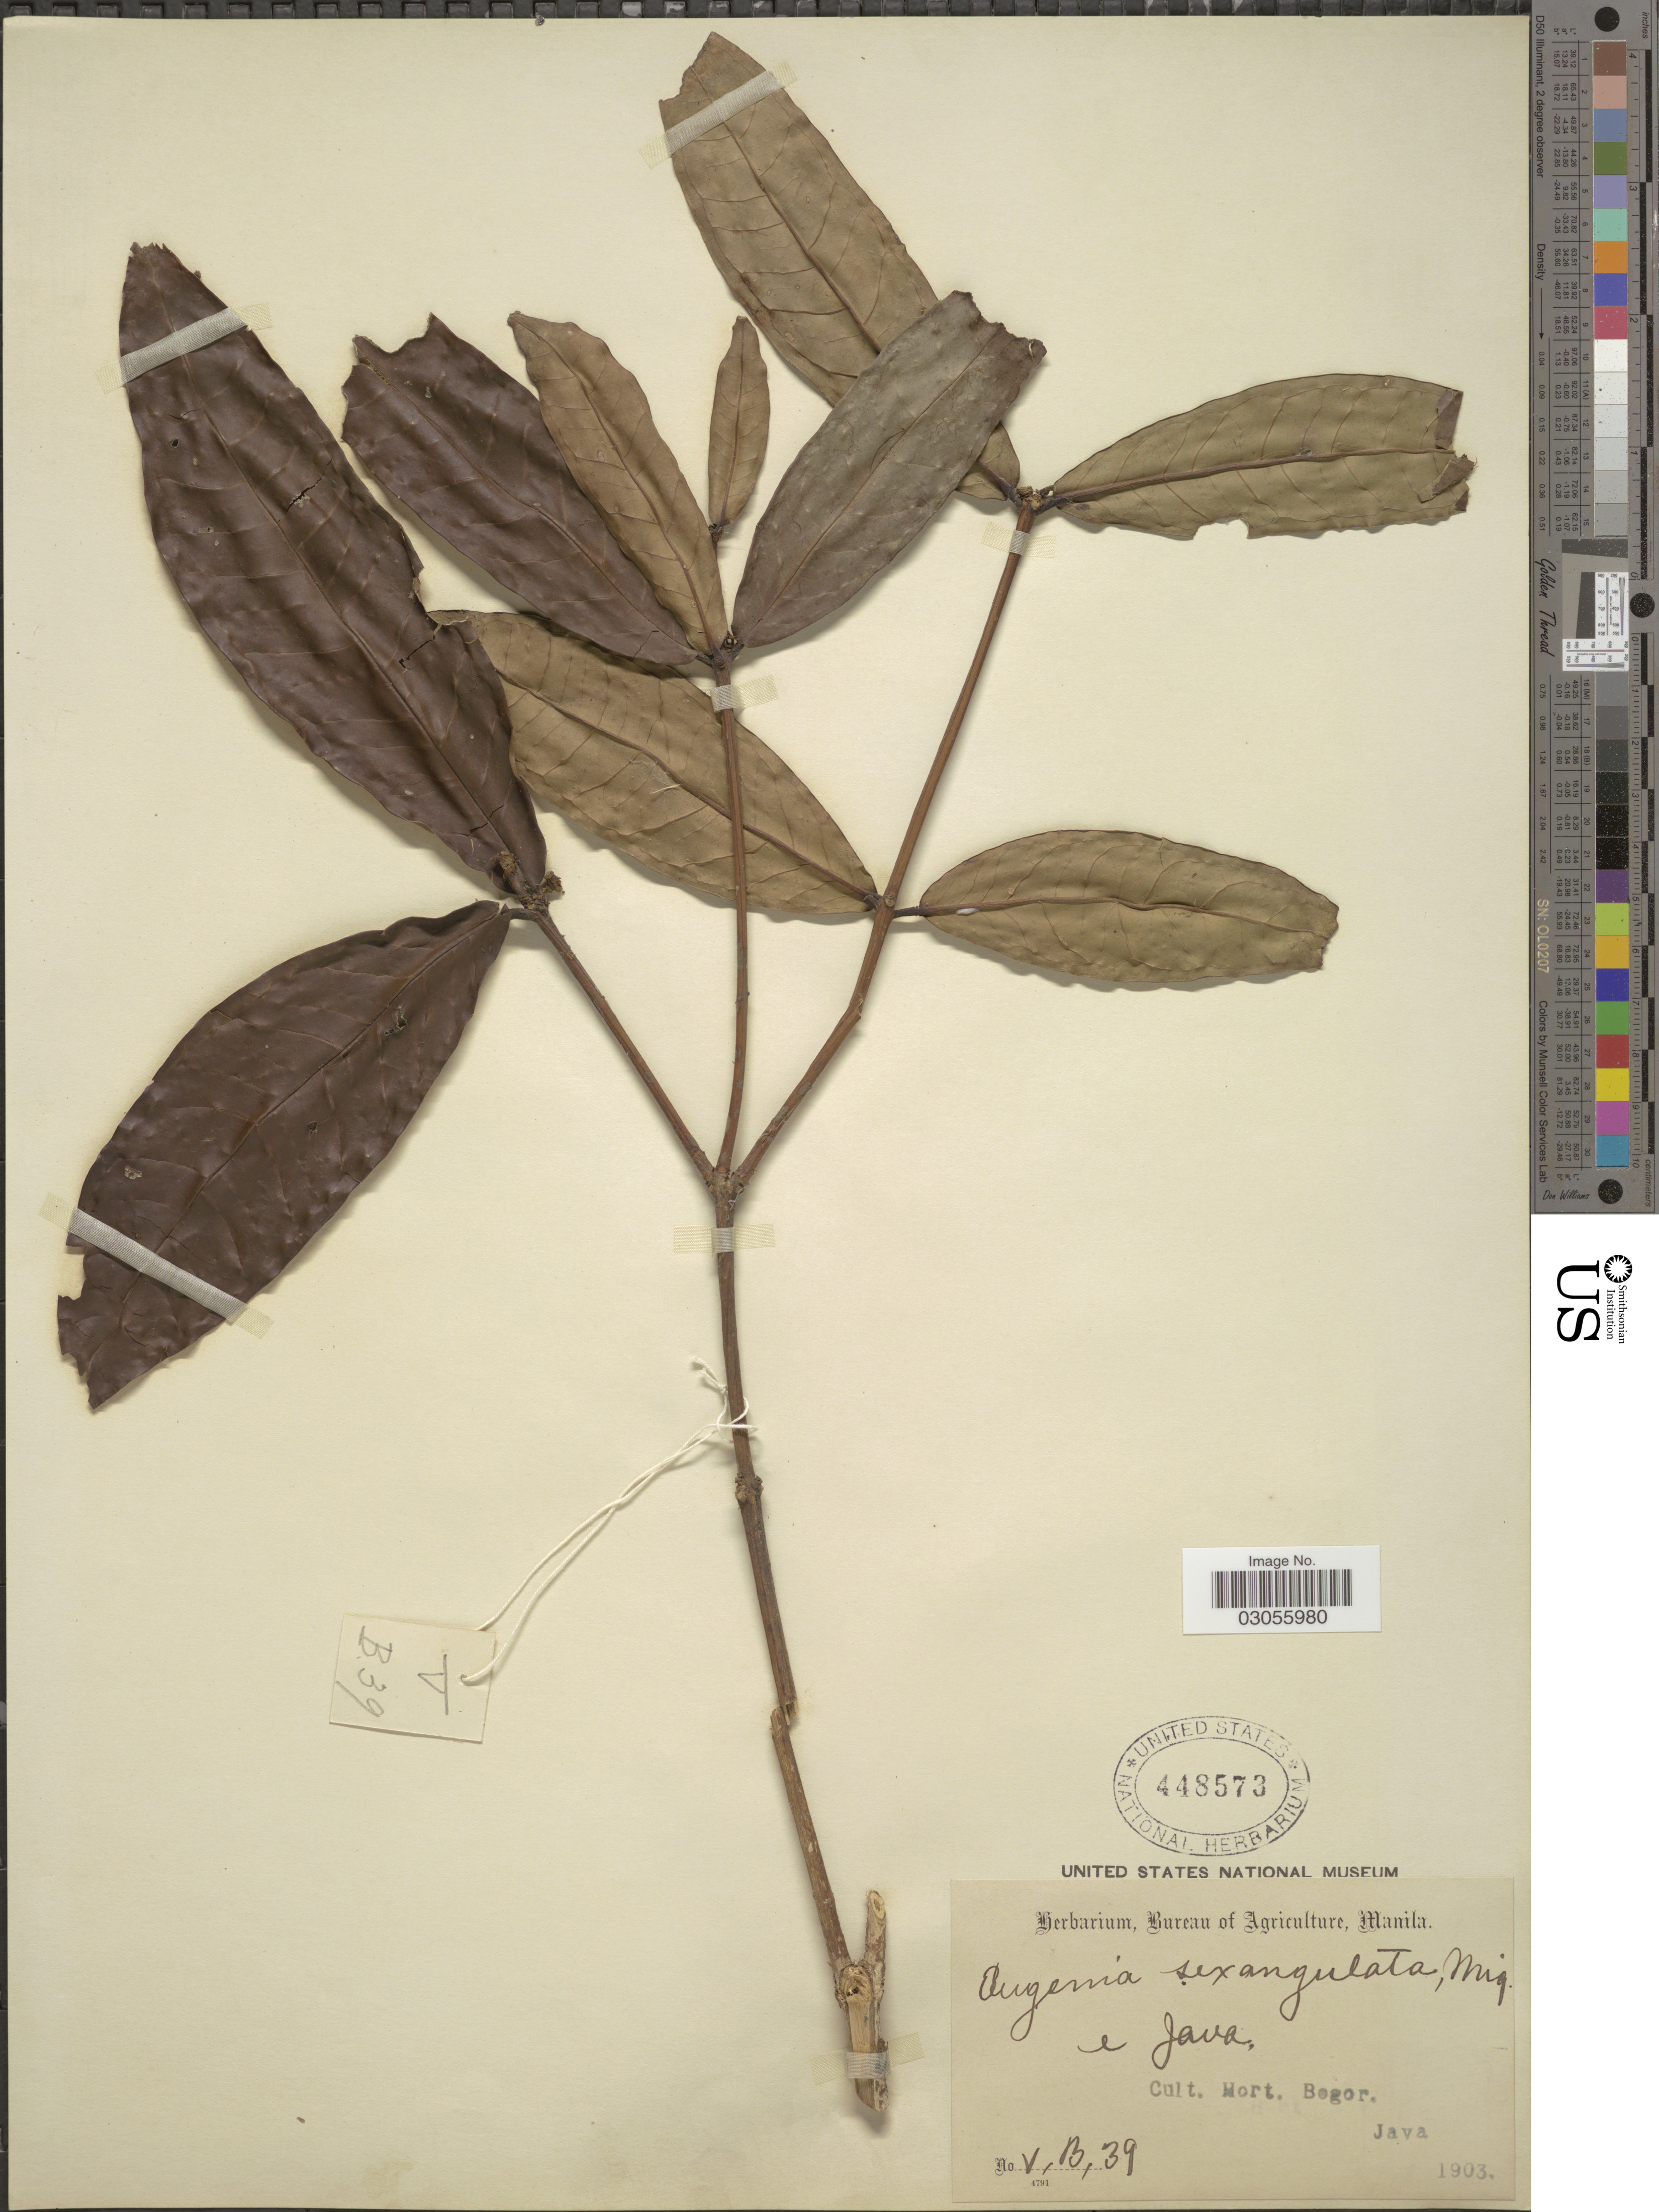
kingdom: Plantae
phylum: Tracheophyta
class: Magnoliopsida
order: Myrtales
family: Myrtaceae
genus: Syzygium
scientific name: Syzygium sexangulatum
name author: (Miq.) Amshoff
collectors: Ex herb. Bureau of Agriculture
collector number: V, B,39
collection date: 1903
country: Indonesia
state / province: Java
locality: E Java [unsure placement] Cult. Hort. Bogor.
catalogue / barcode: US 448573